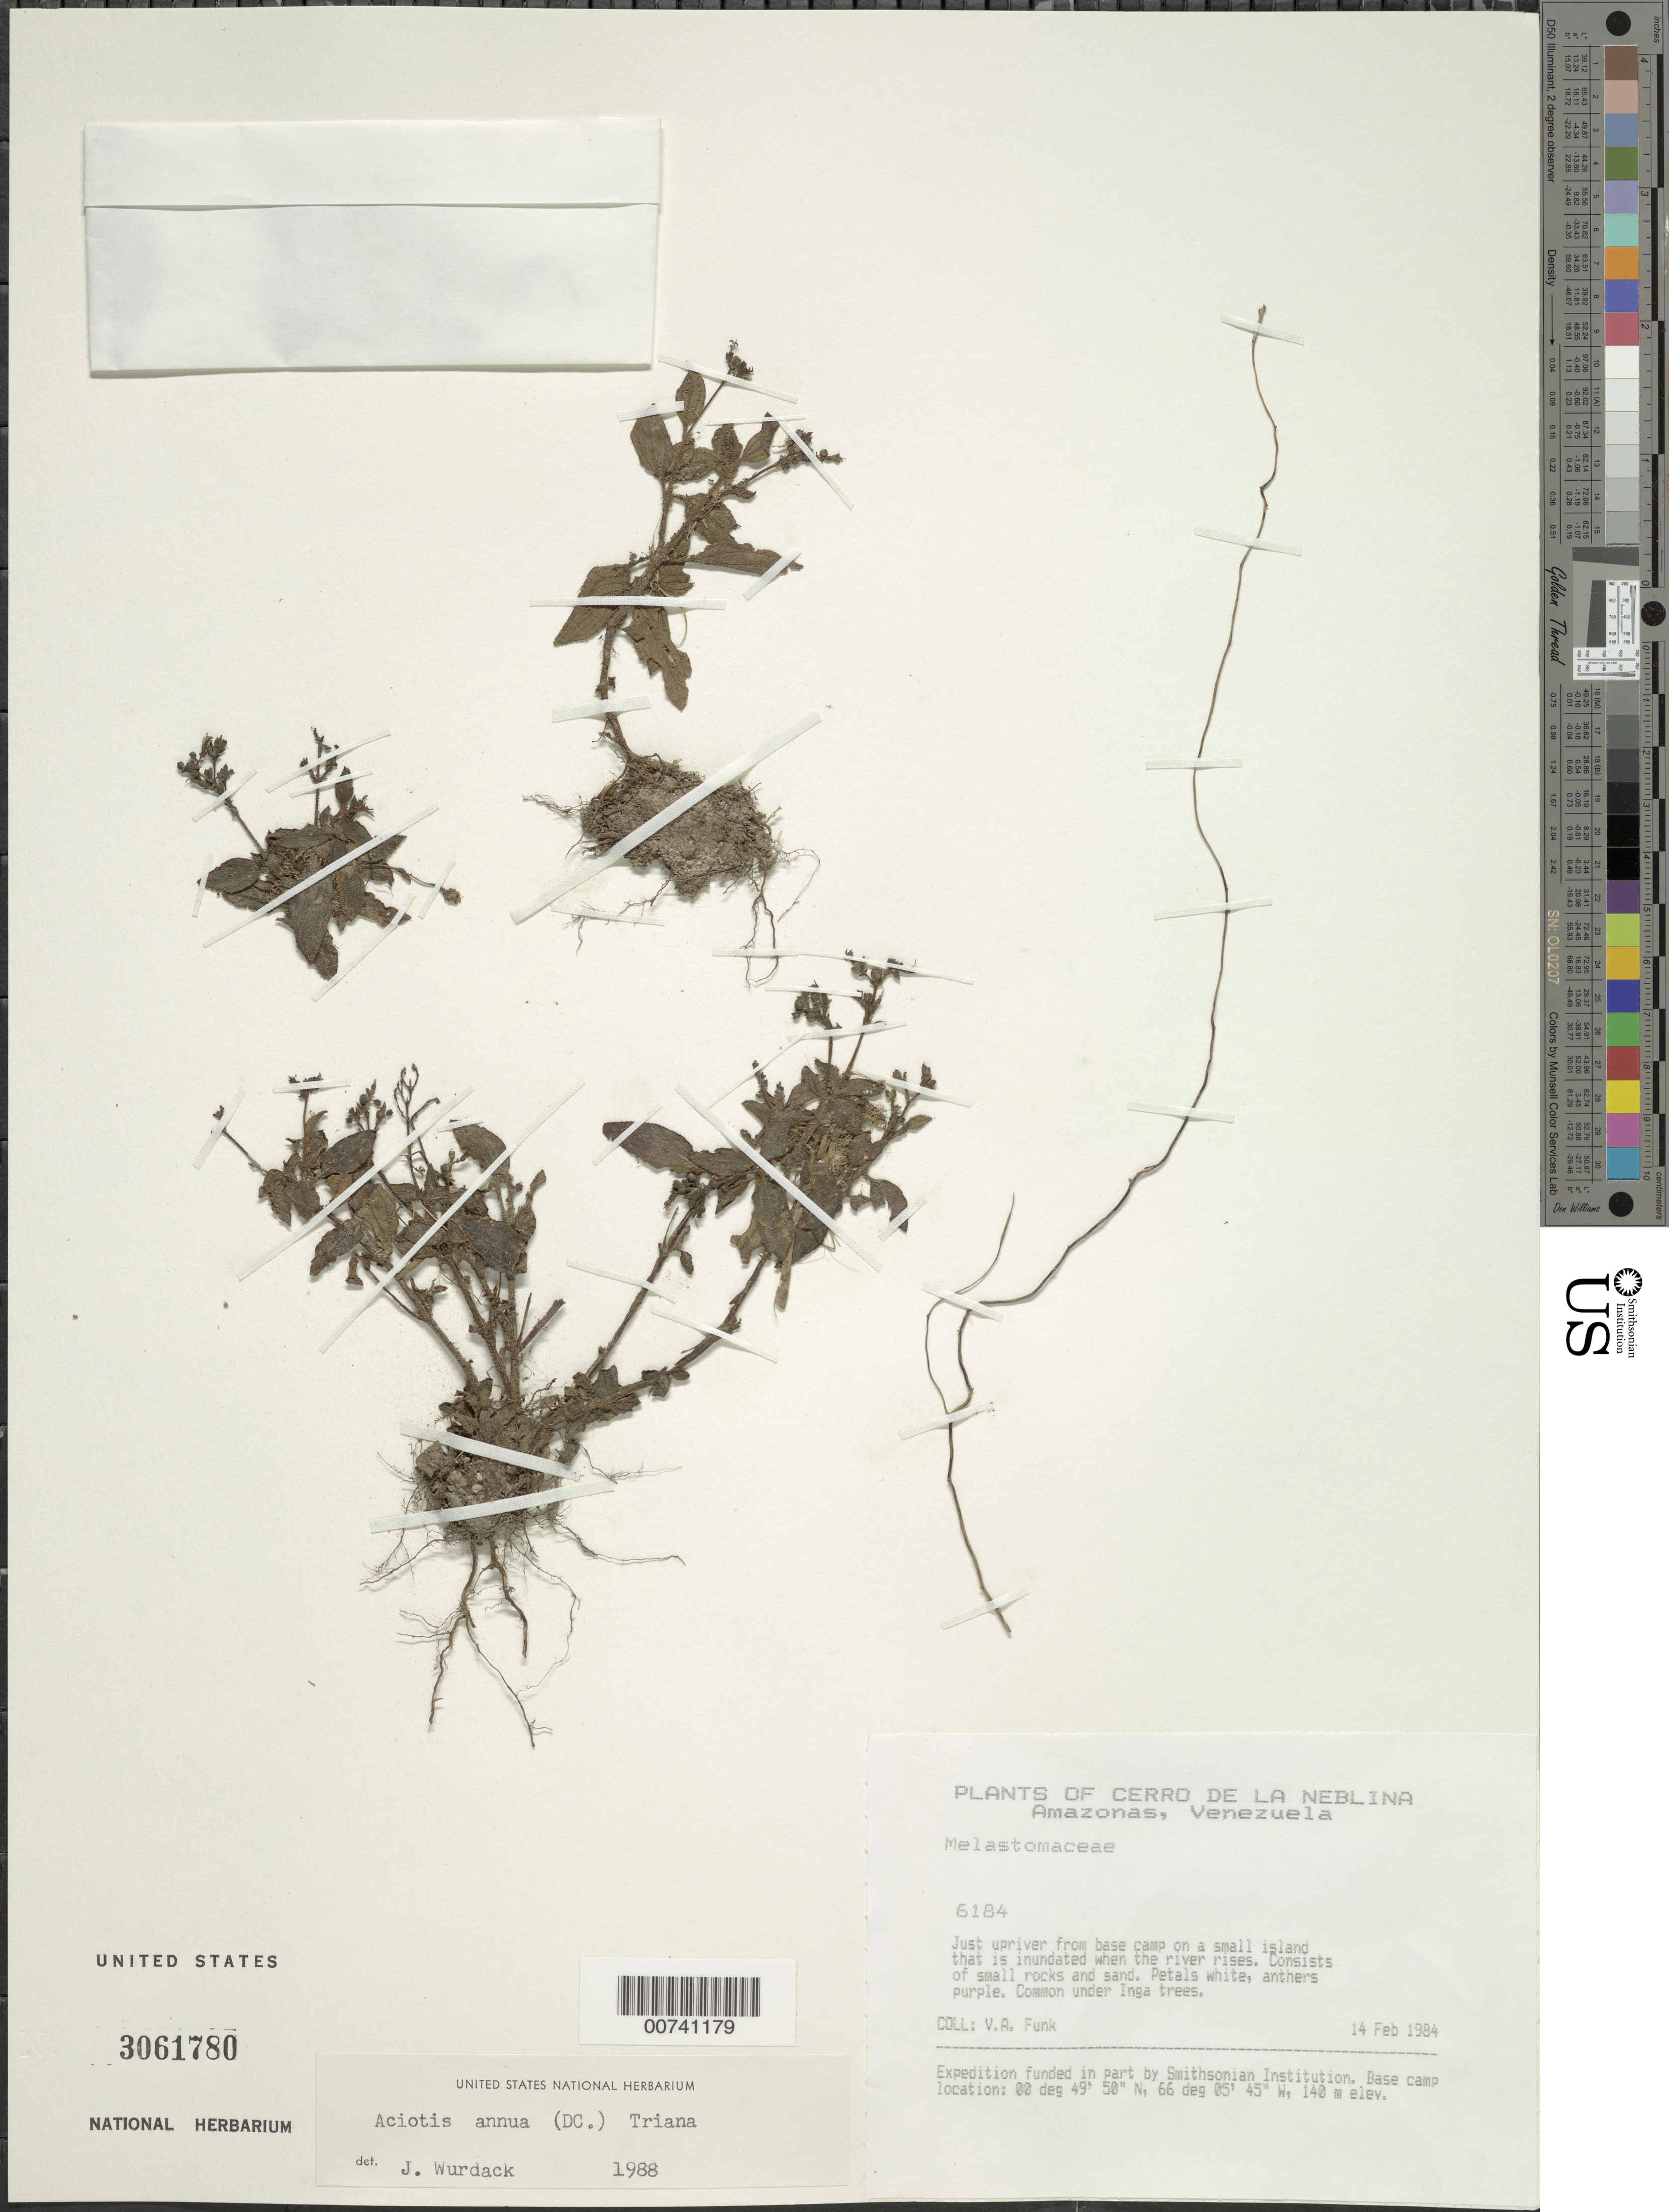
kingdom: Plantae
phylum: Tracheophyta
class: Magnoliopsida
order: Myrtales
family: Melastomataceae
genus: Aciotis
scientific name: Aciotis annua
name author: (Mart. ex DC.) Triana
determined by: Wurdack, John J., (US), US (UNITED STATES)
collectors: V. Funk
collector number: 6184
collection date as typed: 14 Feb 1984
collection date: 1984-02-14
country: Venezuela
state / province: Amazonas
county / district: Río Negro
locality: Cerro de la Neblina, upriver from base camp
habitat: Small island, inundated when river rises; under Inga trees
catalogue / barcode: US 3061780